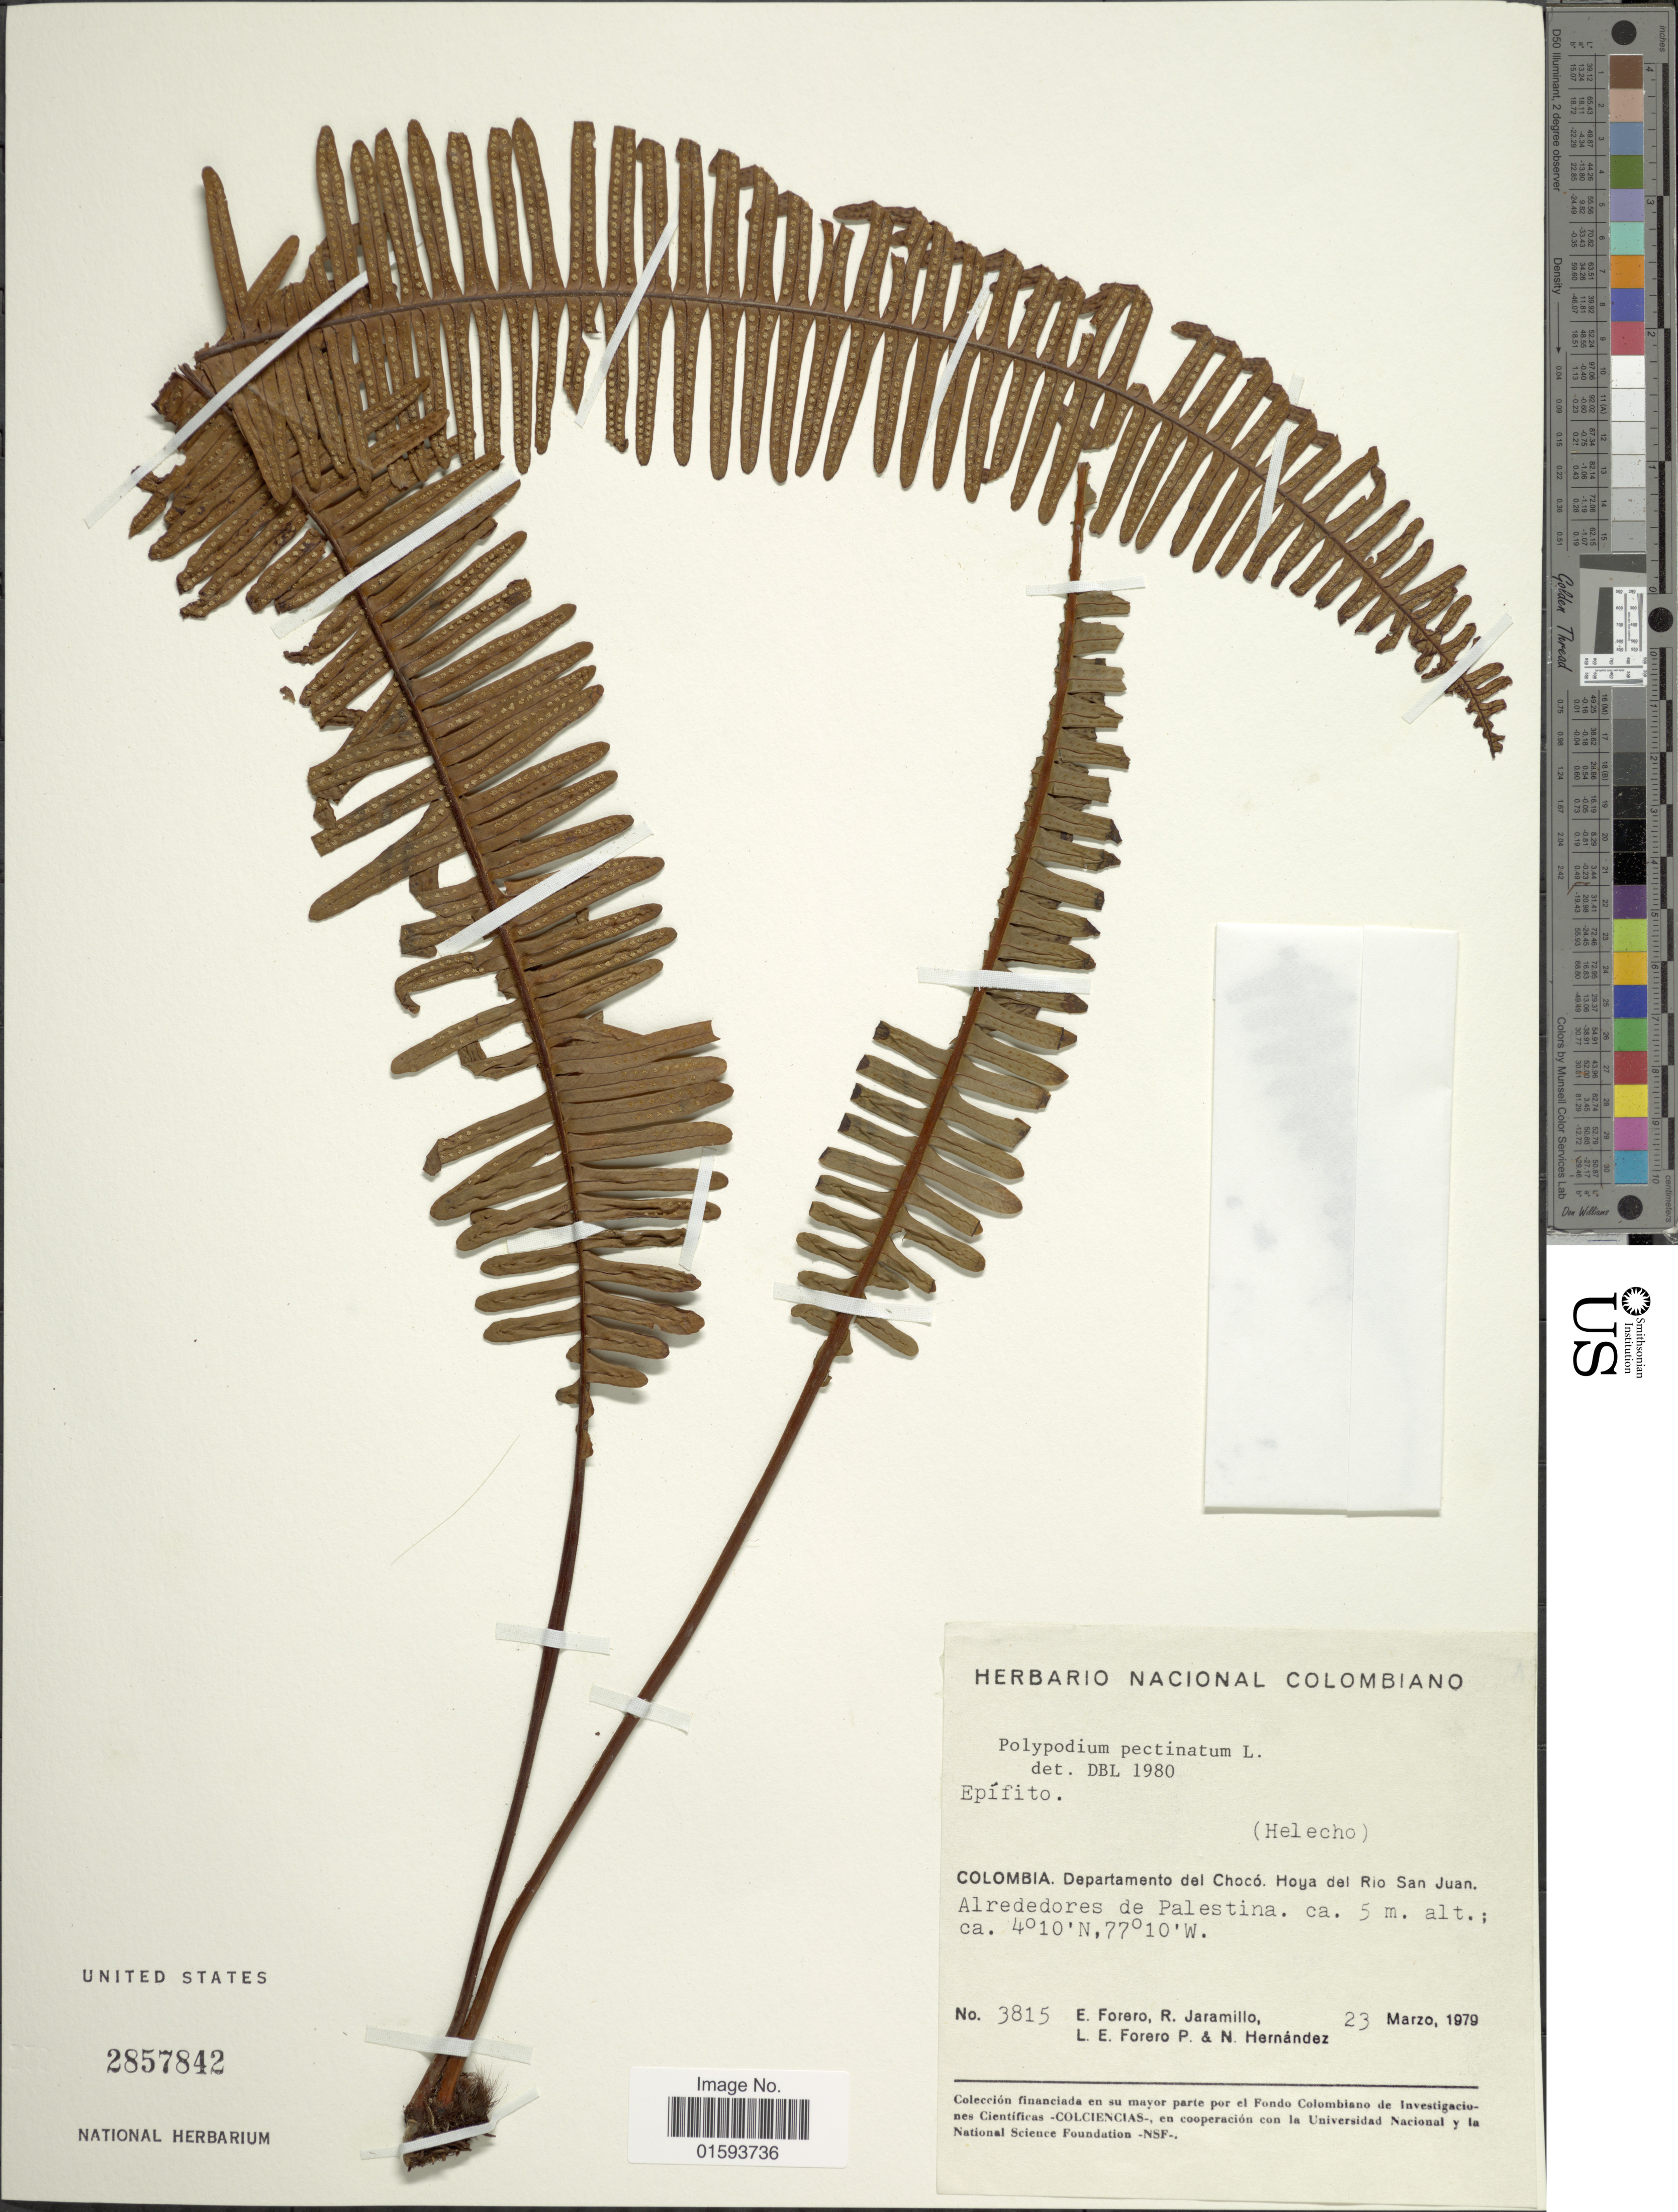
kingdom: Plantae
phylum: Tracheophyta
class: Polypodiopsida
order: Polypodiales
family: Polypodiaceae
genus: Pecluma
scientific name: Pecluma pectinata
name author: (L.) M.G. Price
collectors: E. Forero, R. Jaramillo, L. E. Forero & N. Hernandez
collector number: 3815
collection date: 1979-03-23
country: Colombia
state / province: Chocó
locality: Hoya del Rio San Juan, Alrededores de Palestina. ca.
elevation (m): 5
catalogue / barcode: US 2857842